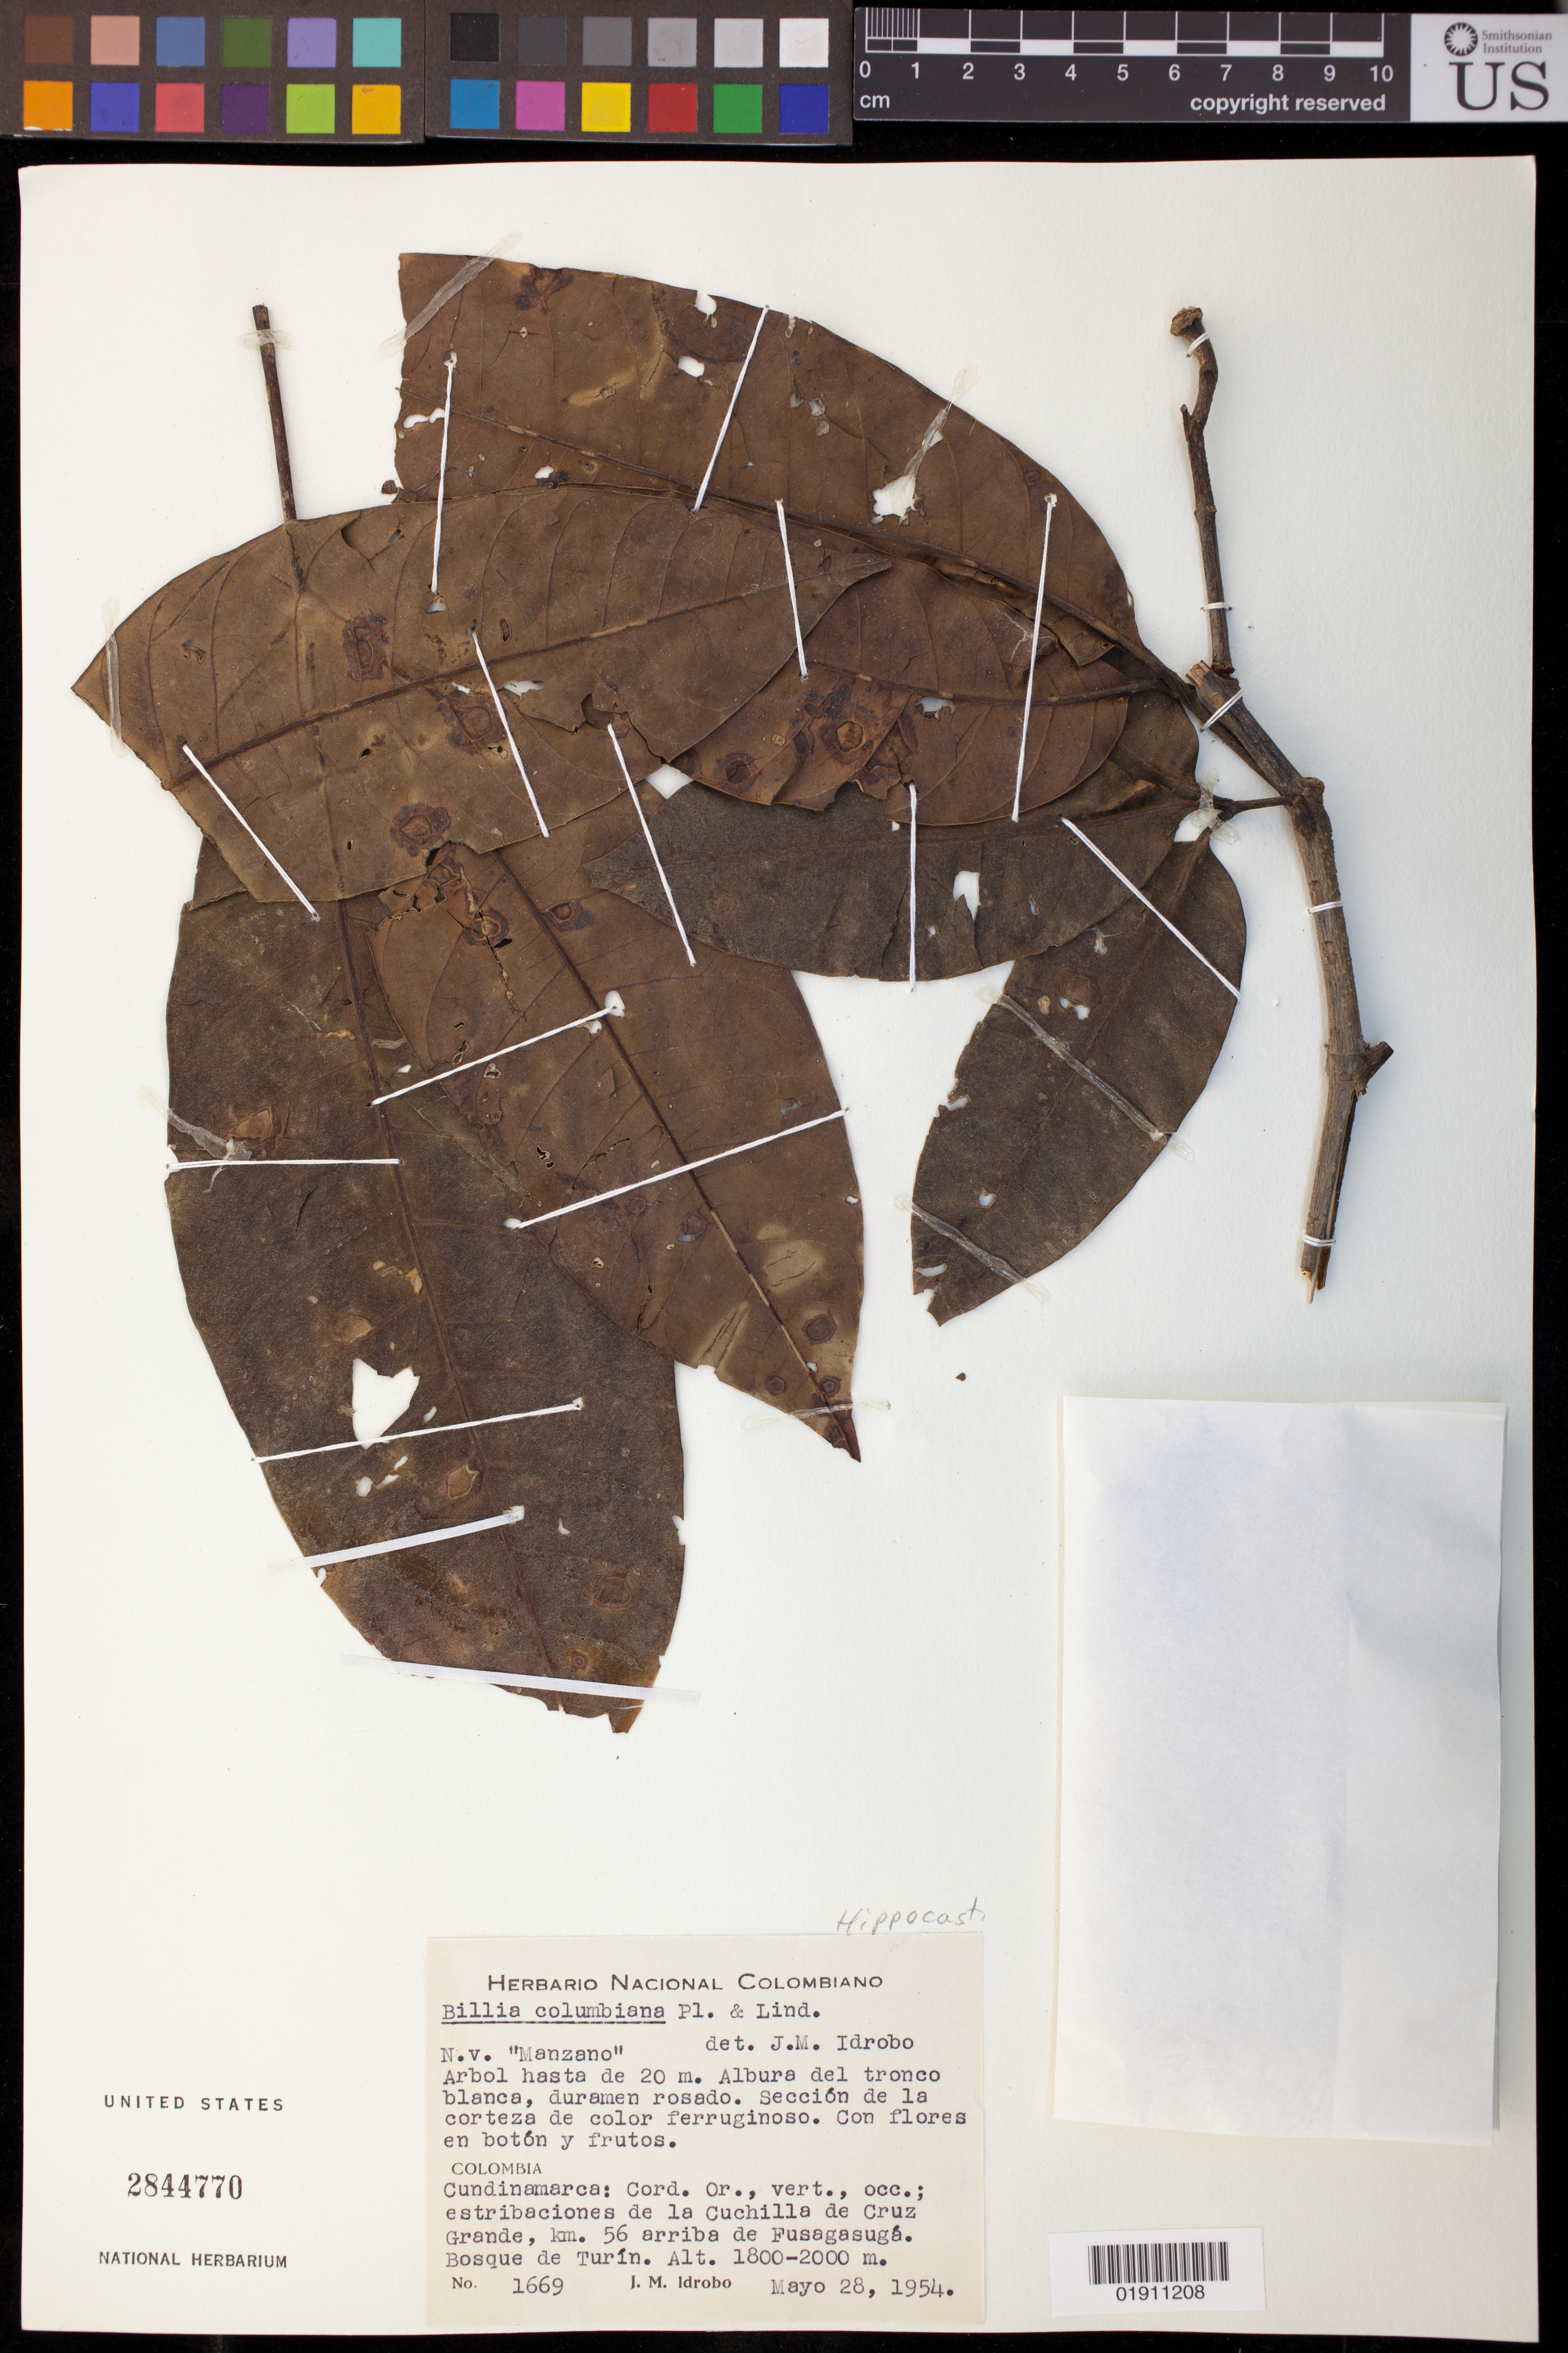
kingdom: Plantae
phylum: Tracheophyta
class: Magnoliopsida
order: Sapindales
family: Sapindaceae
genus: Billia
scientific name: Billia rosea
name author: (Planch. & Linden) C. Ulloa & P.M. Jørg.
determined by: Acevedo-Rodríguez, P., (BOT), Smithsonian Institution - National Museum of Natural History (UNITED STATES)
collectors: J. M. Idrobo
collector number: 1669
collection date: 1954-05-28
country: Colombia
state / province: Cundinamarca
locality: Estribaciones de la Cuchilla de Cruz Grande, km. 56 arriba de Fusagasuga. Bosque de Turin.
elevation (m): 1800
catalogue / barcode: US 2844770